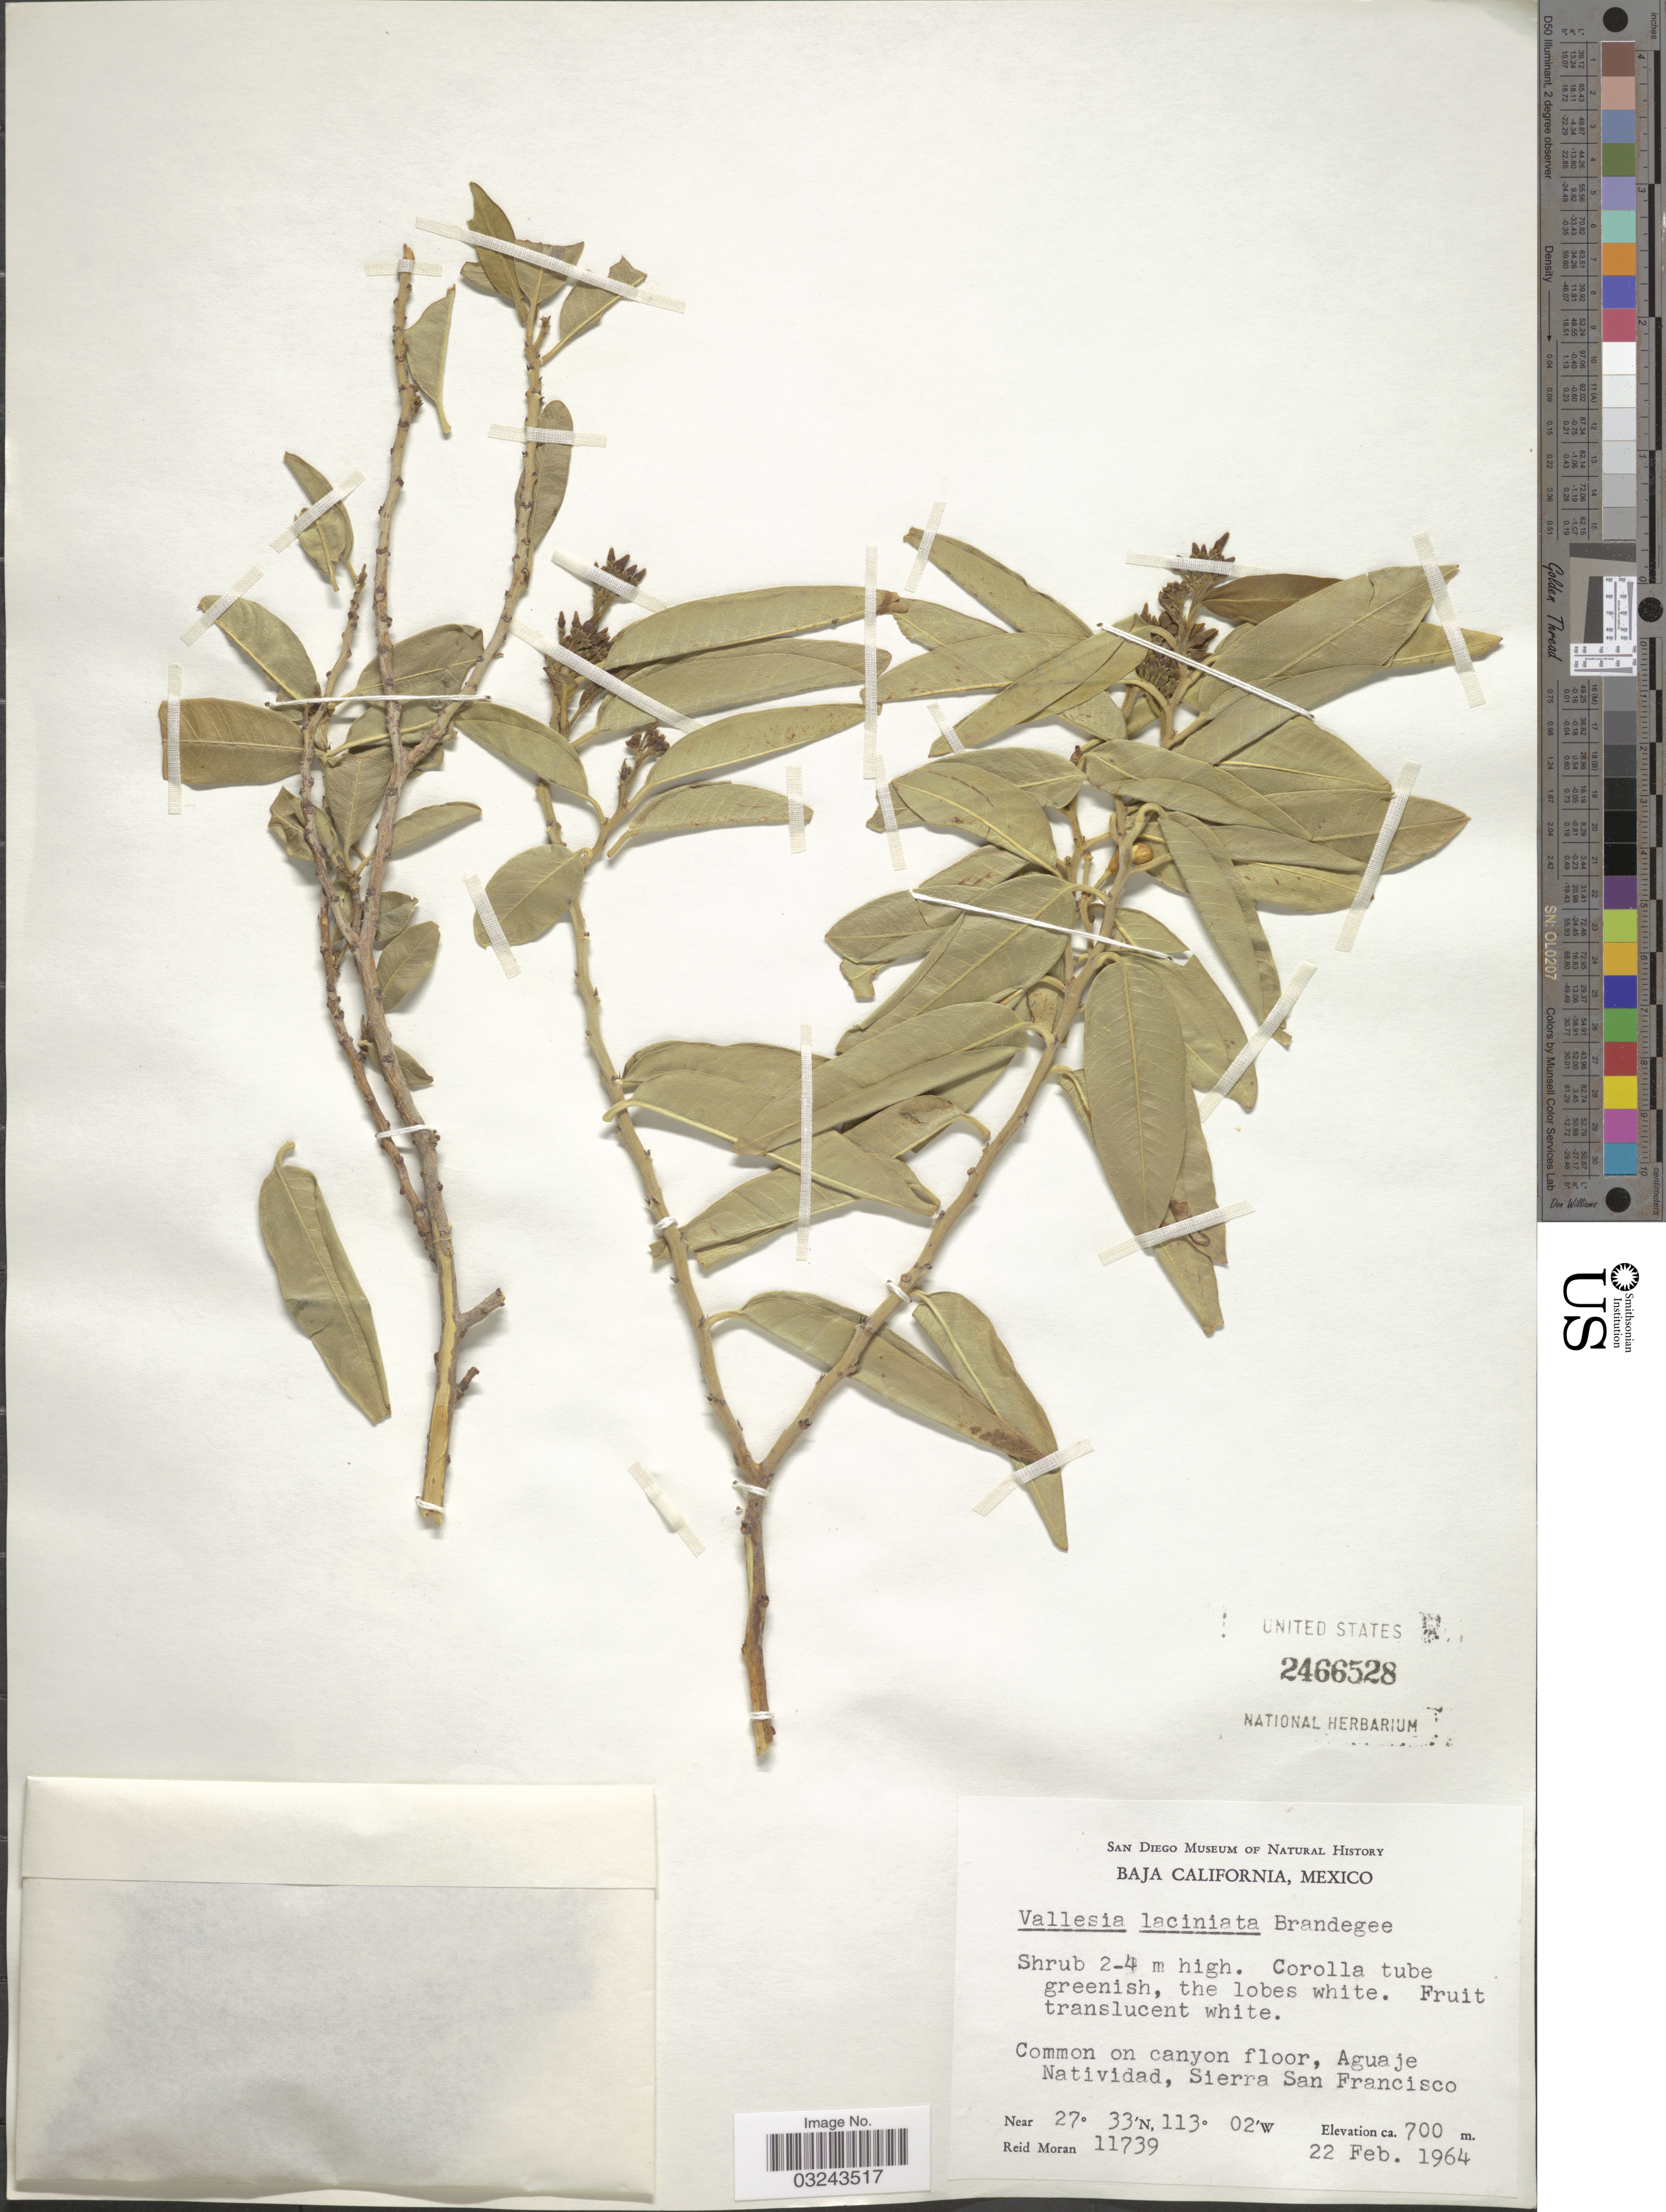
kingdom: Plantae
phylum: Tracheophyta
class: Magnoliopsida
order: Gentianales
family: Apocynaceae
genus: Vallesia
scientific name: Vallesia laciniata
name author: Brandegee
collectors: R. Moran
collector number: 11739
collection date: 1964-02-22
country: Mexico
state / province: Baja California Sur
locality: Baja California, Common on canyon floor, Aguaje Natividad, Sierra San Francisco.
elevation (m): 700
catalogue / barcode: US 2466528